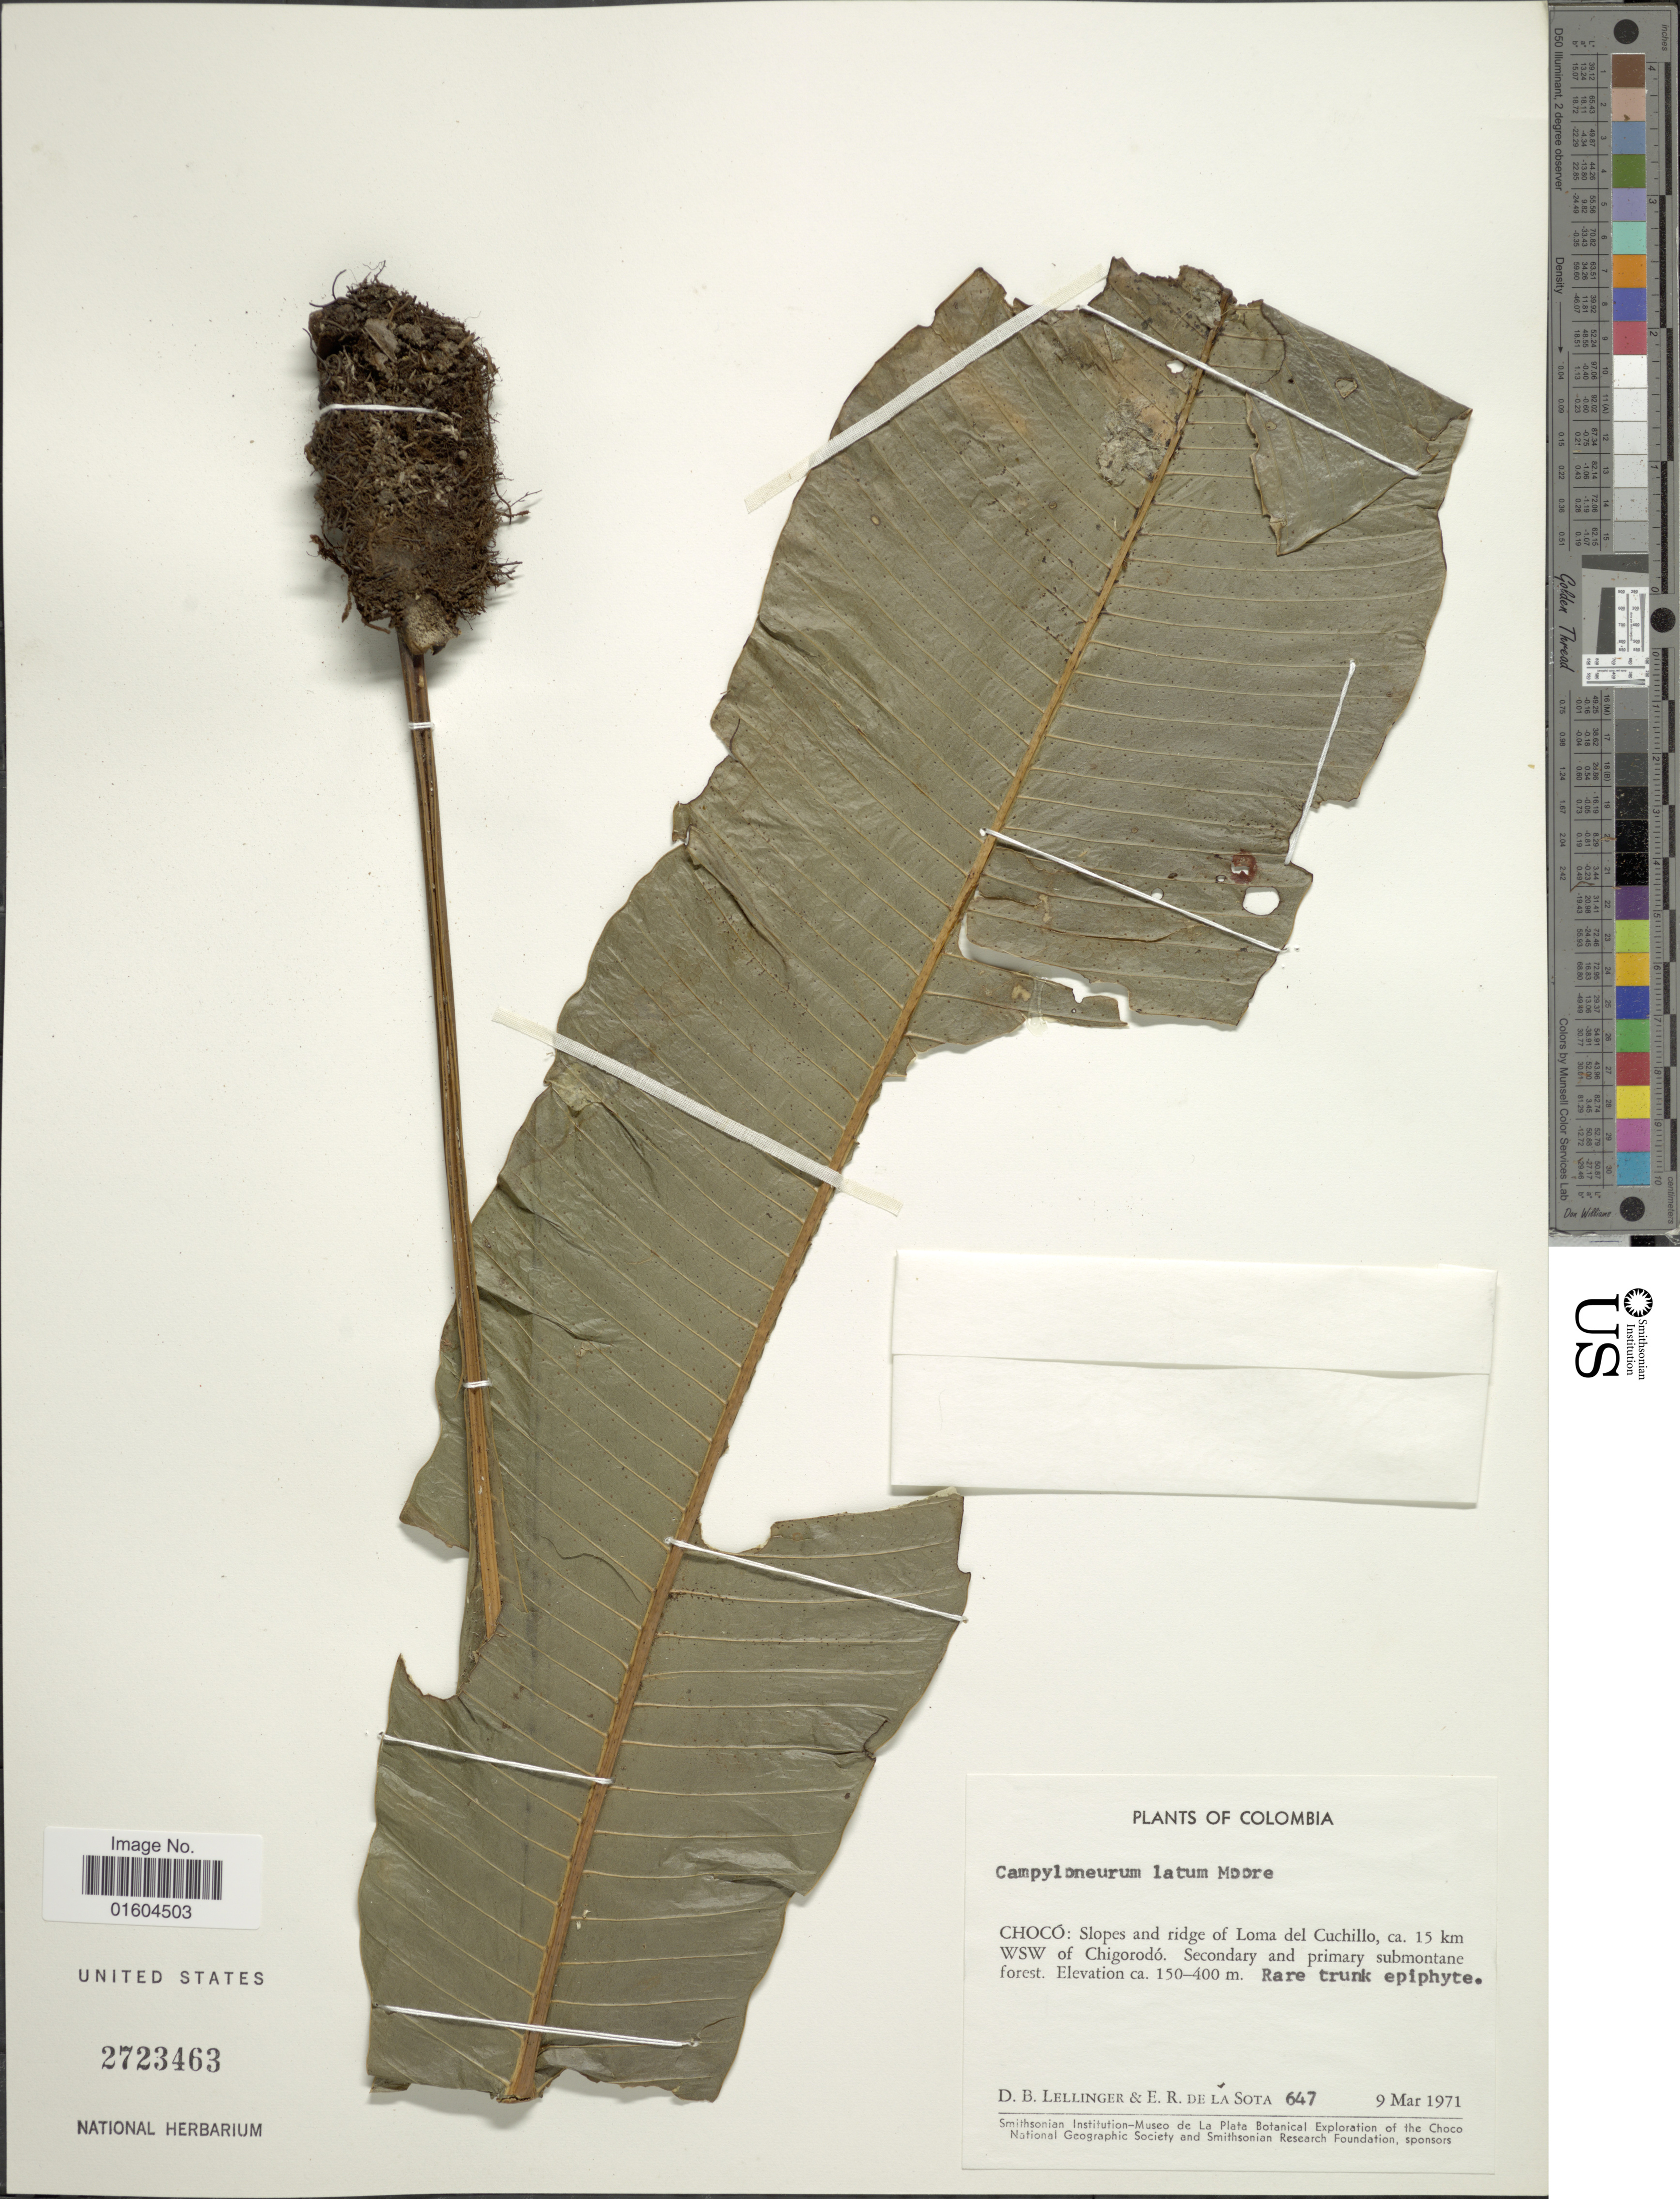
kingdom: Plantae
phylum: Tracheophyta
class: Polypodiopsida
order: Polypodiales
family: Polypodiaceae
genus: Campyloneurum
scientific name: Campyloneurum latum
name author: T. Moore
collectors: D. B. Lellinger & E. R. de la Sota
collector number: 647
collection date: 1971-03-09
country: Colombia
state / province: Chocó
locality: Colombia, Choco: Slopes and ridge of Loma del Cuchillo, ca. 15 km WSW of Chigorodo. Secondary and primary submontane forest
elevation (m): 150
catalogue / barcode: US 2723469